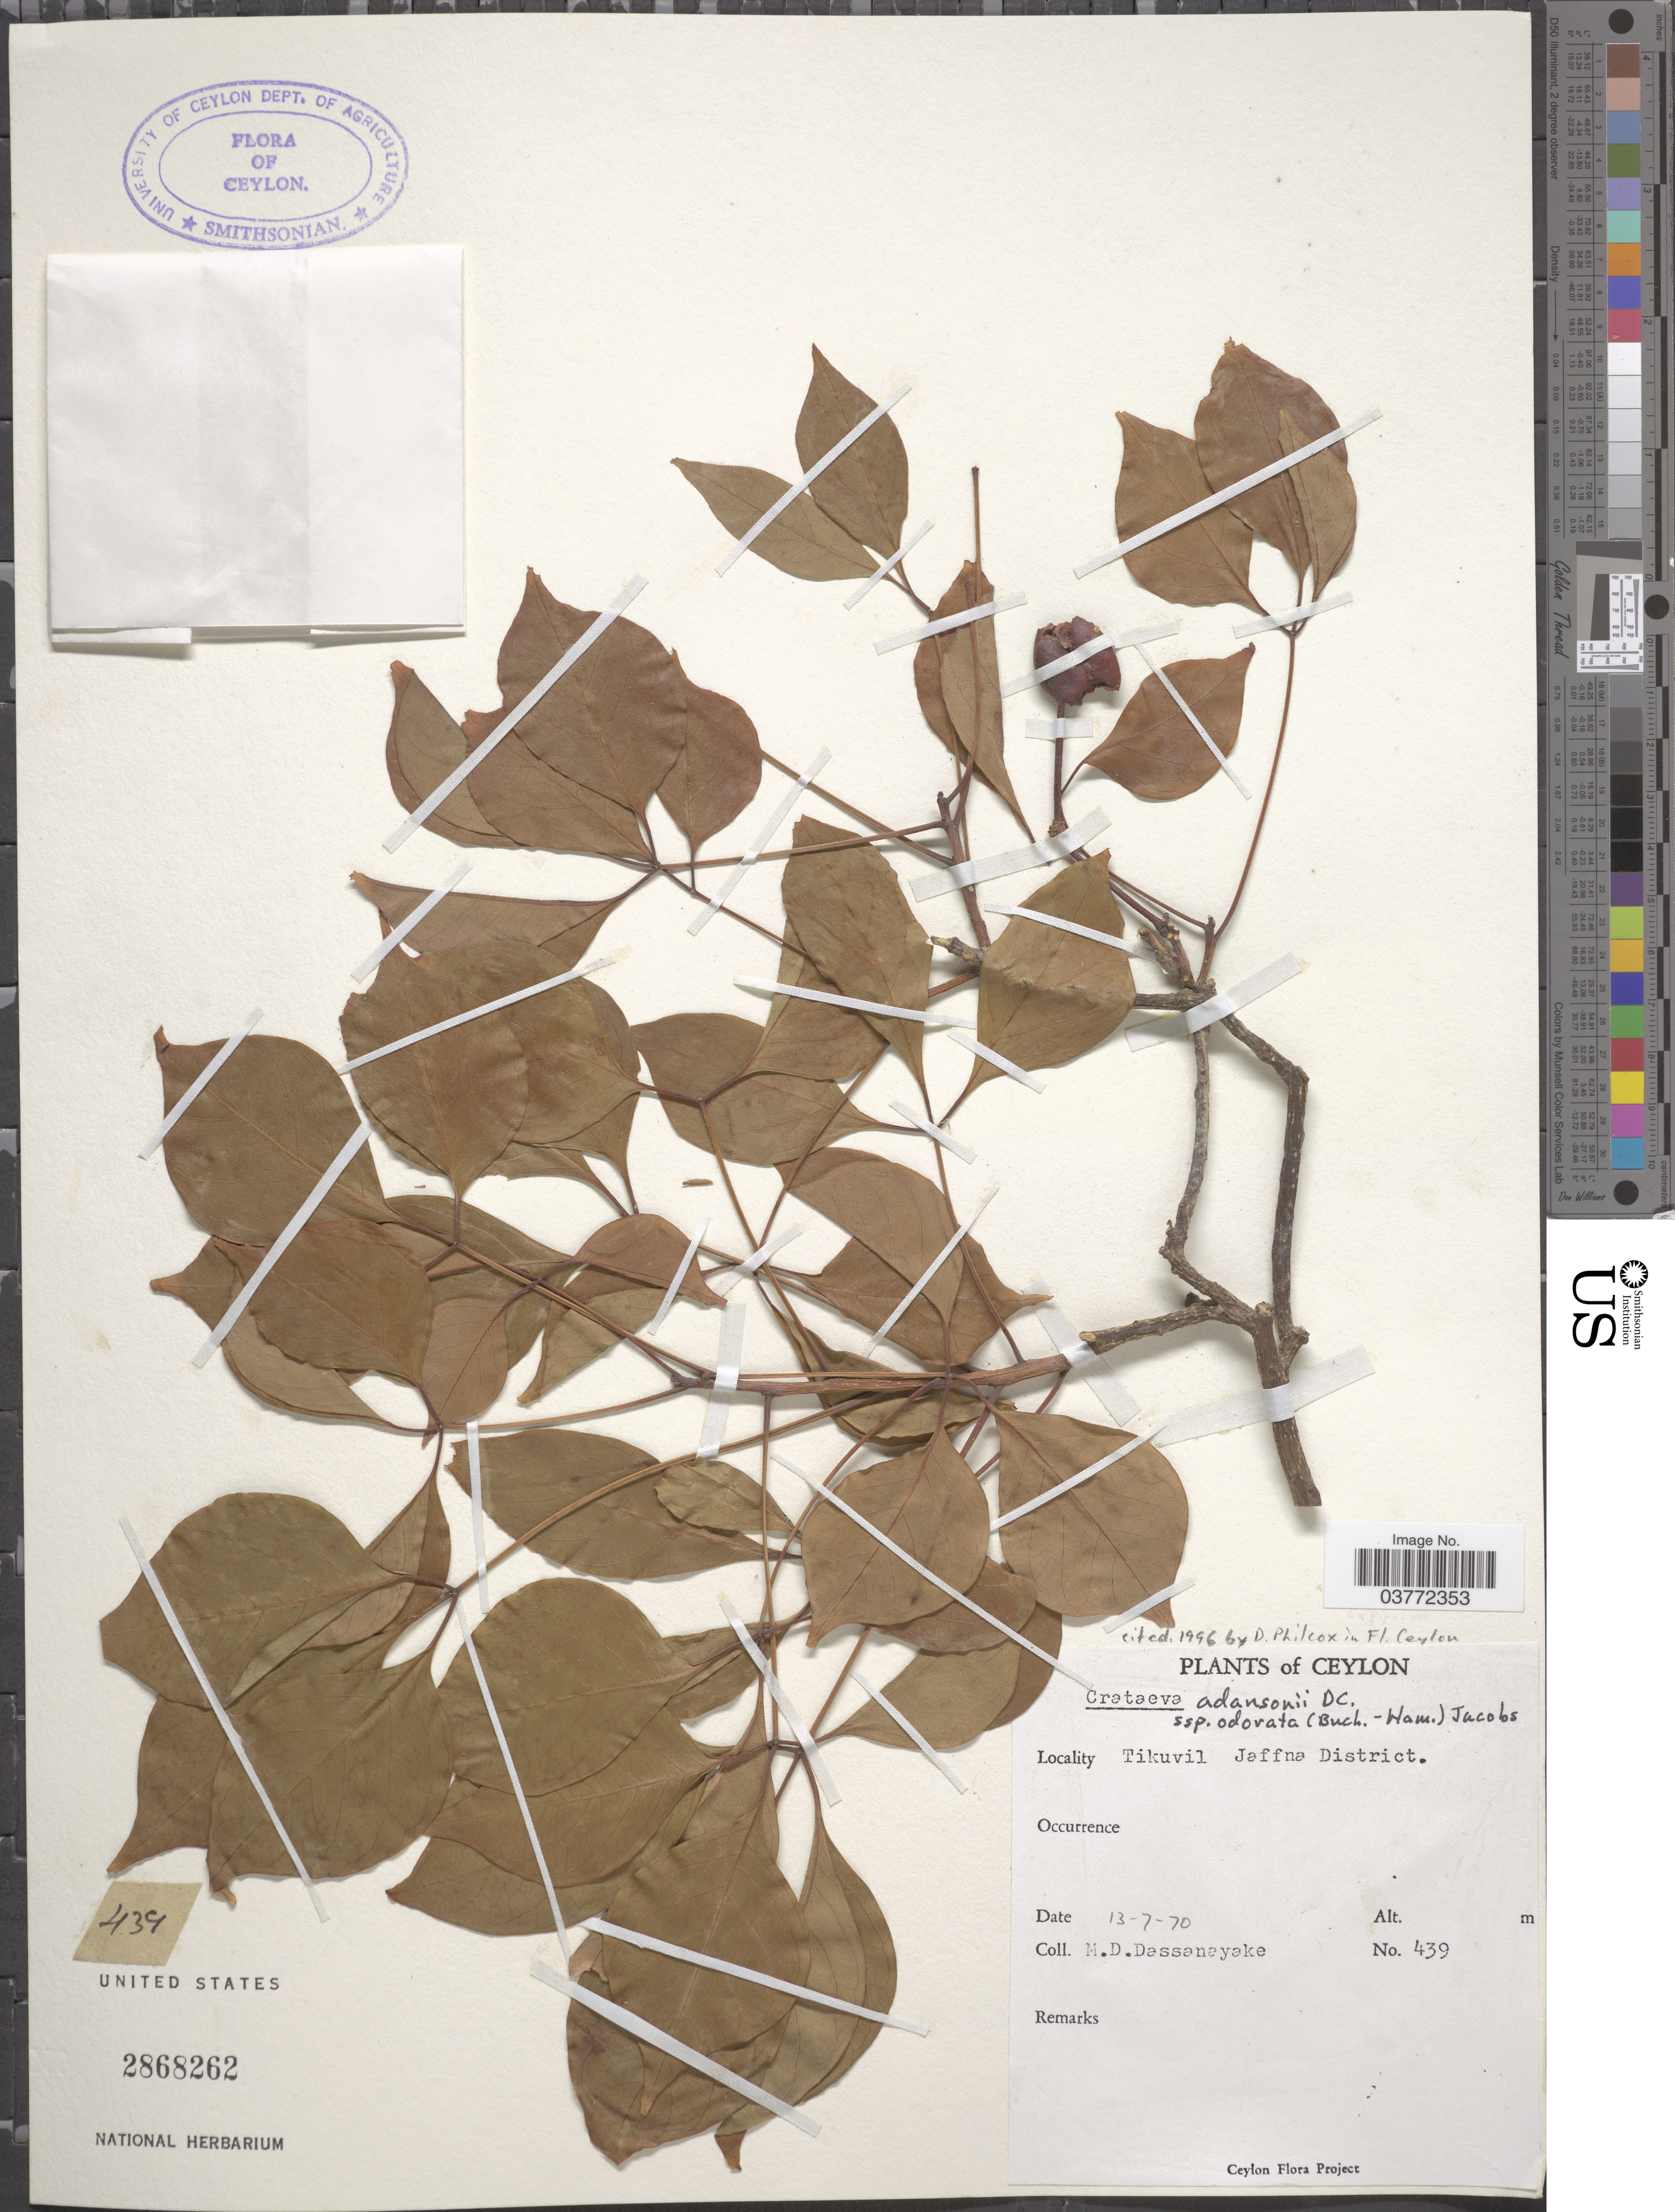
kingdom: Plantae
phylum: Tracheophyta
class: Magnoliopsida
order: Brassicales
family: Capparaceae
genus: Crateva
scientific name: Crateva adansonii subsp. odora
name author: (Buch.-Ham.) Jacobs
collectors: M. D. Dassanayake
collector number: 439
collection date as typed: Transcribed d/m/y: 13/7/70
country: Sri Lanka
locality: Ceylon. Tikuvil Jaffna District.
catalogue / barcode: US 2868262